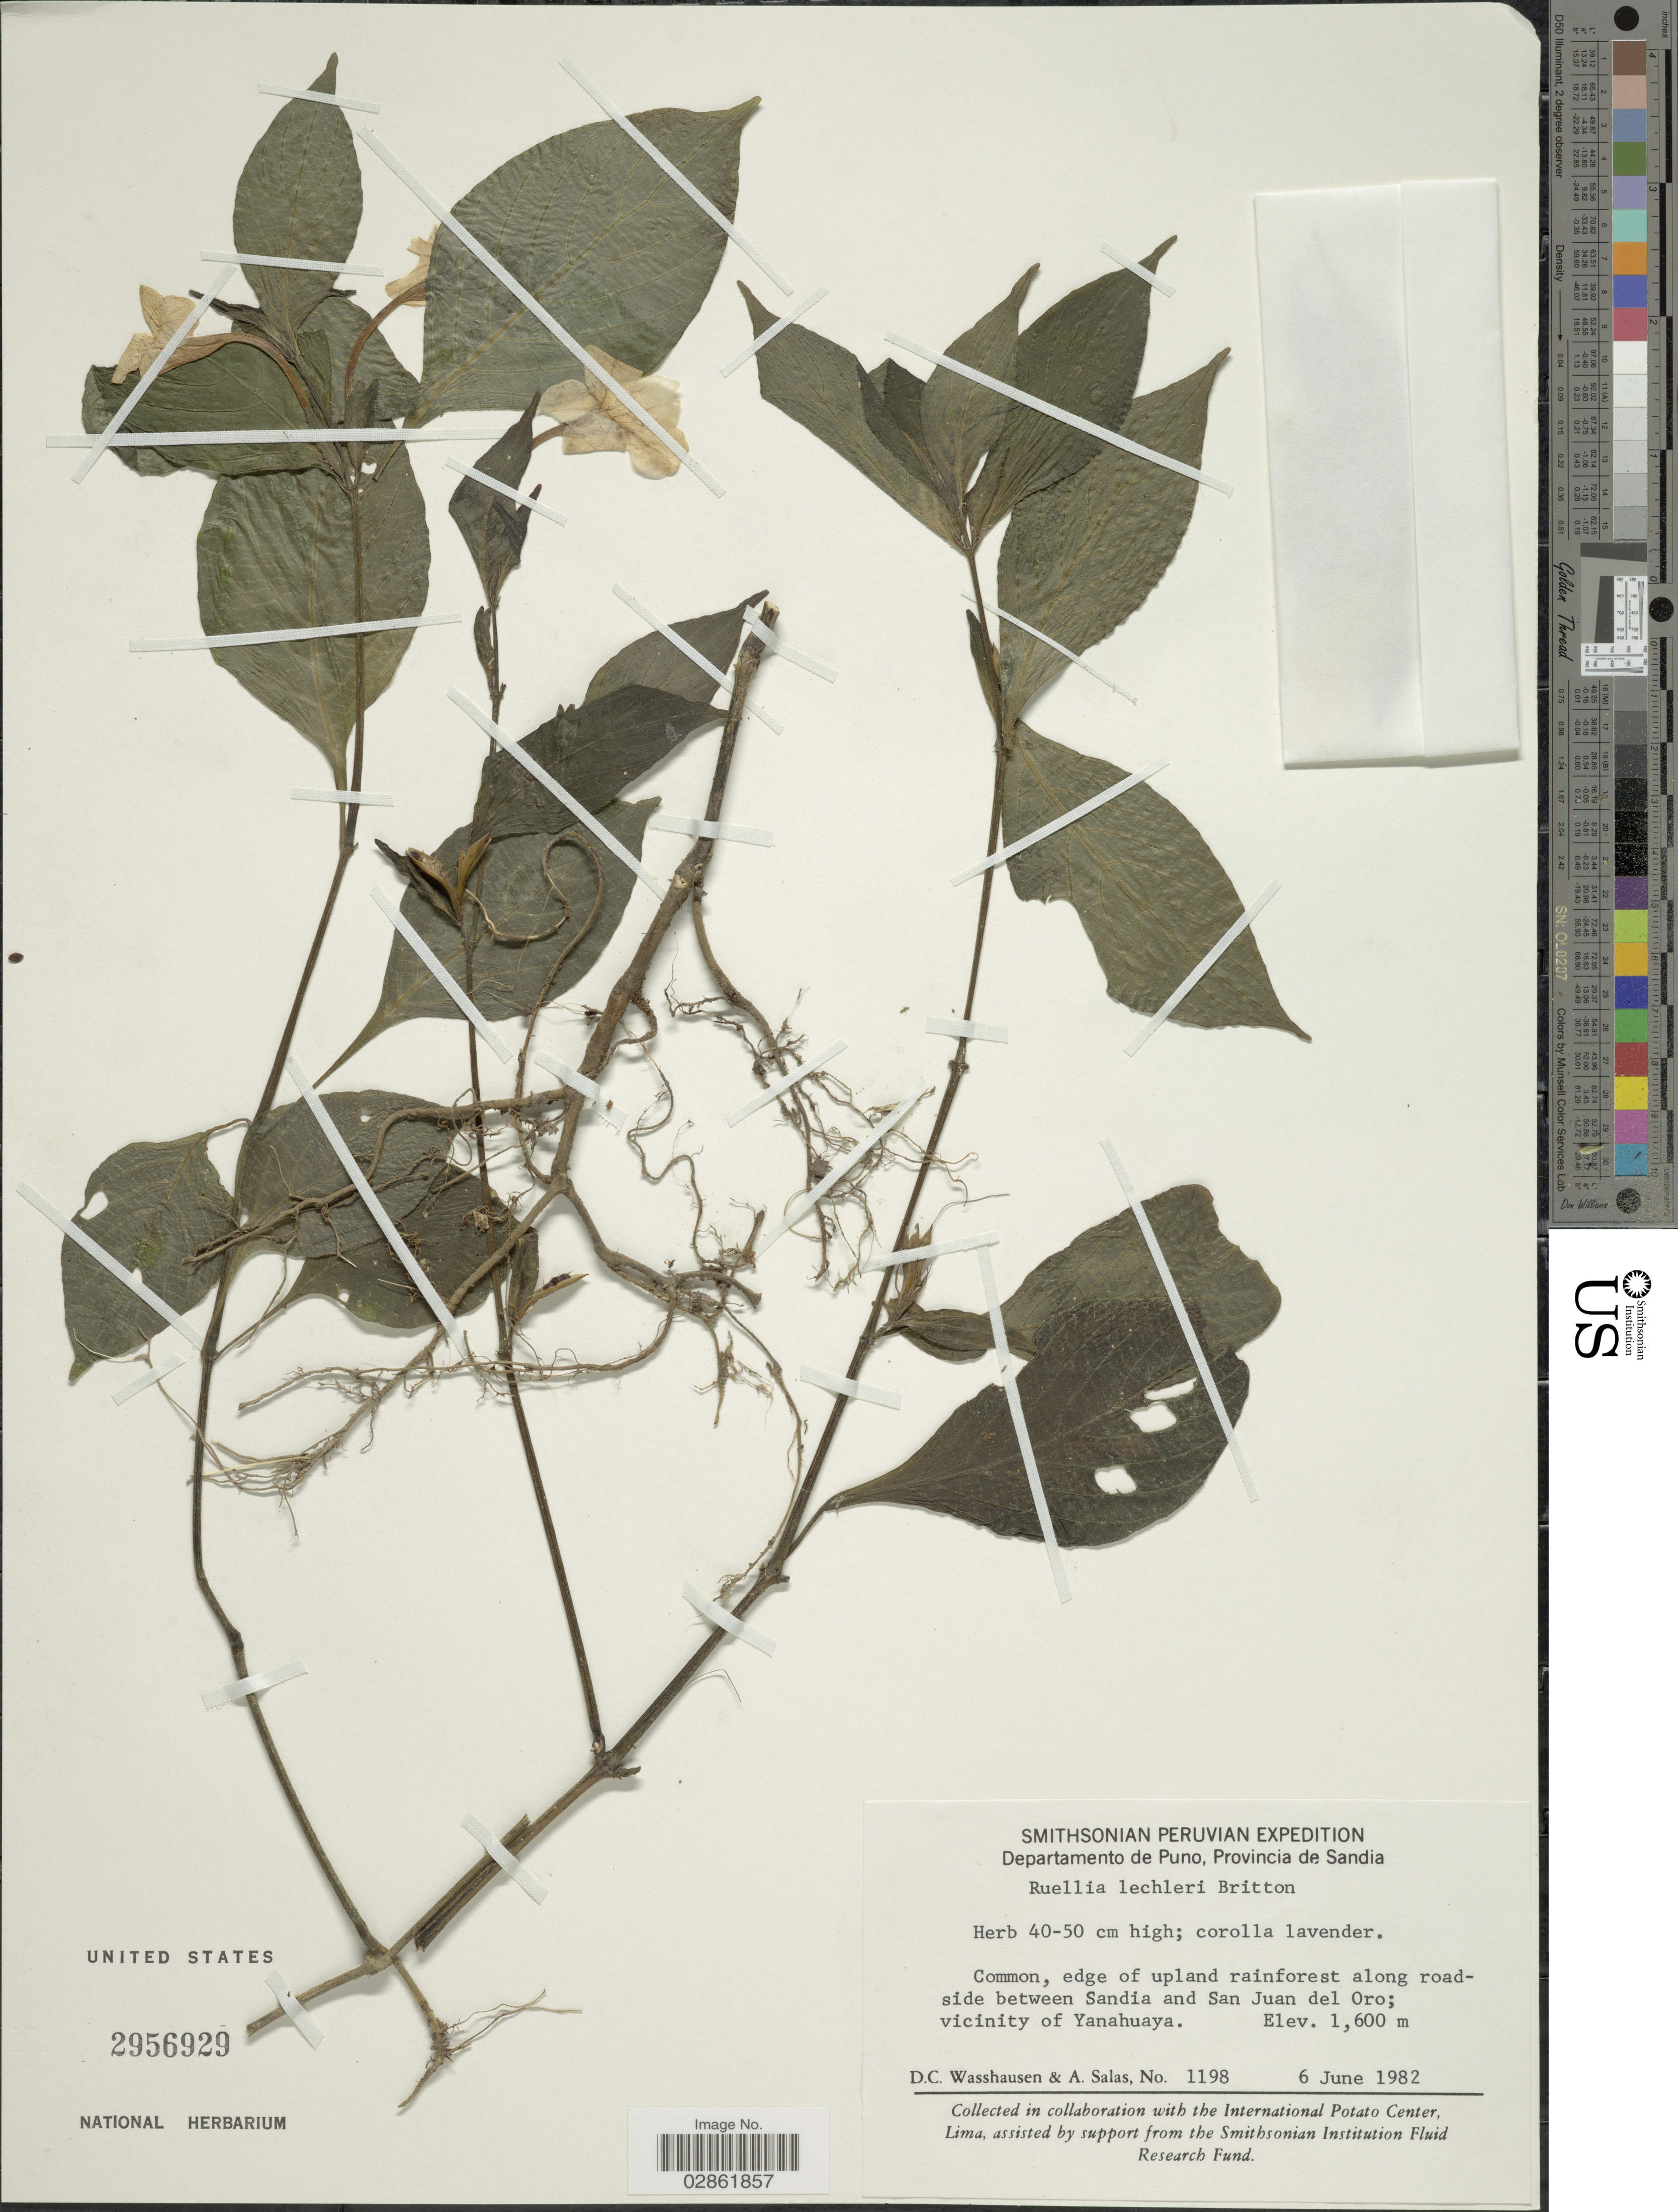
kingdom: Plantae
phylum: Tracheophyta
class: Magnoliopsida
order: Lamiales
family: Acanthaceae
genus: Ruellia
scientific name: Ruellia puri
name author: Mart. ex Nees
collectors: D. C. Wasshausen & A. Salas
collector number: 1198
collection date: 1982-06-06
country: Peru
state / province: Puno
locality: Departamento de Puno, Provincia de Sandia, Common, edge of upland rainforest along roadside between Sandía and San Juan del Oro; vicinity of Yanahuaya.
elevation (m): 1600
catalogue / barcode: US 2956929